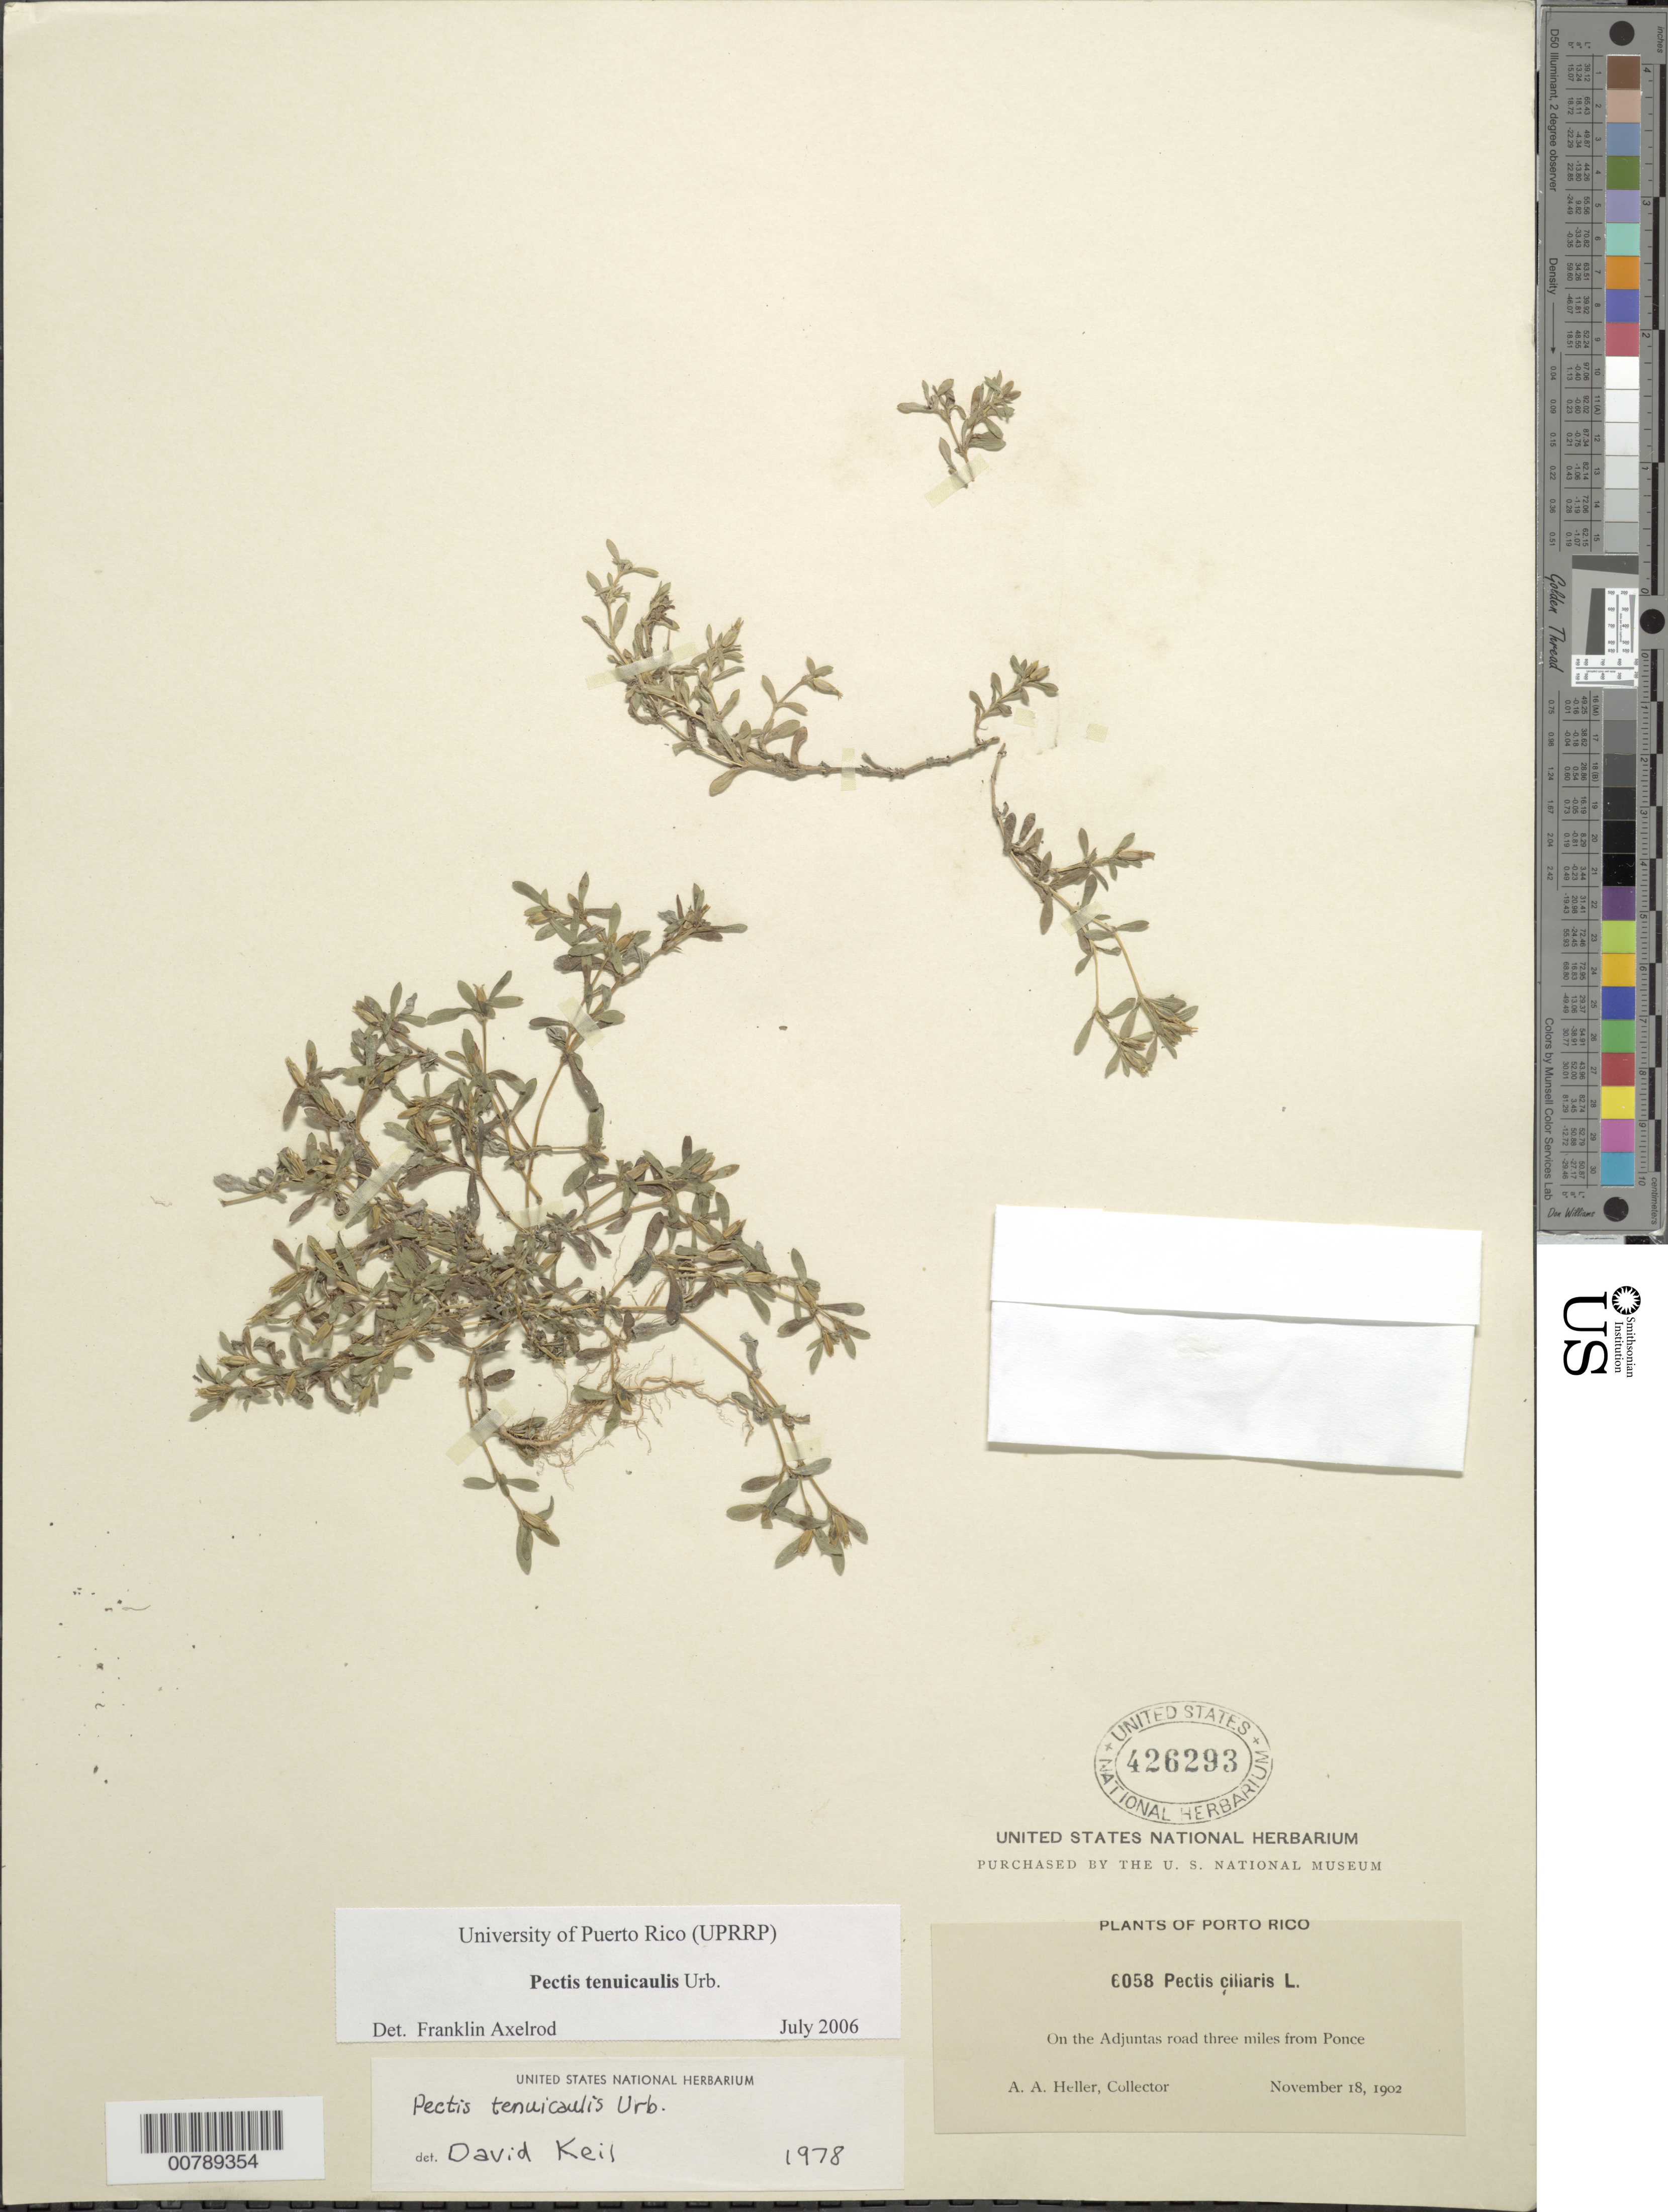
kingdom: Plantae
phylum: Tracheophyta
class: Magnoliopsida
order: Asterales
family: Asteraceae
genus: Pectis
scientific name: Pectis tenuicaulis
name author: Urb.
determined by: Keil, D. J.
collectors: A. A. Heller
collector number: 6058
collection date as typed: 18 Nov 1902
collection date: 1902-11-18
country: Puerto Rico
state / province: Ponce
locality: On the Adjuntas road three miles from Ponce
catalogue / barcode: US 426293